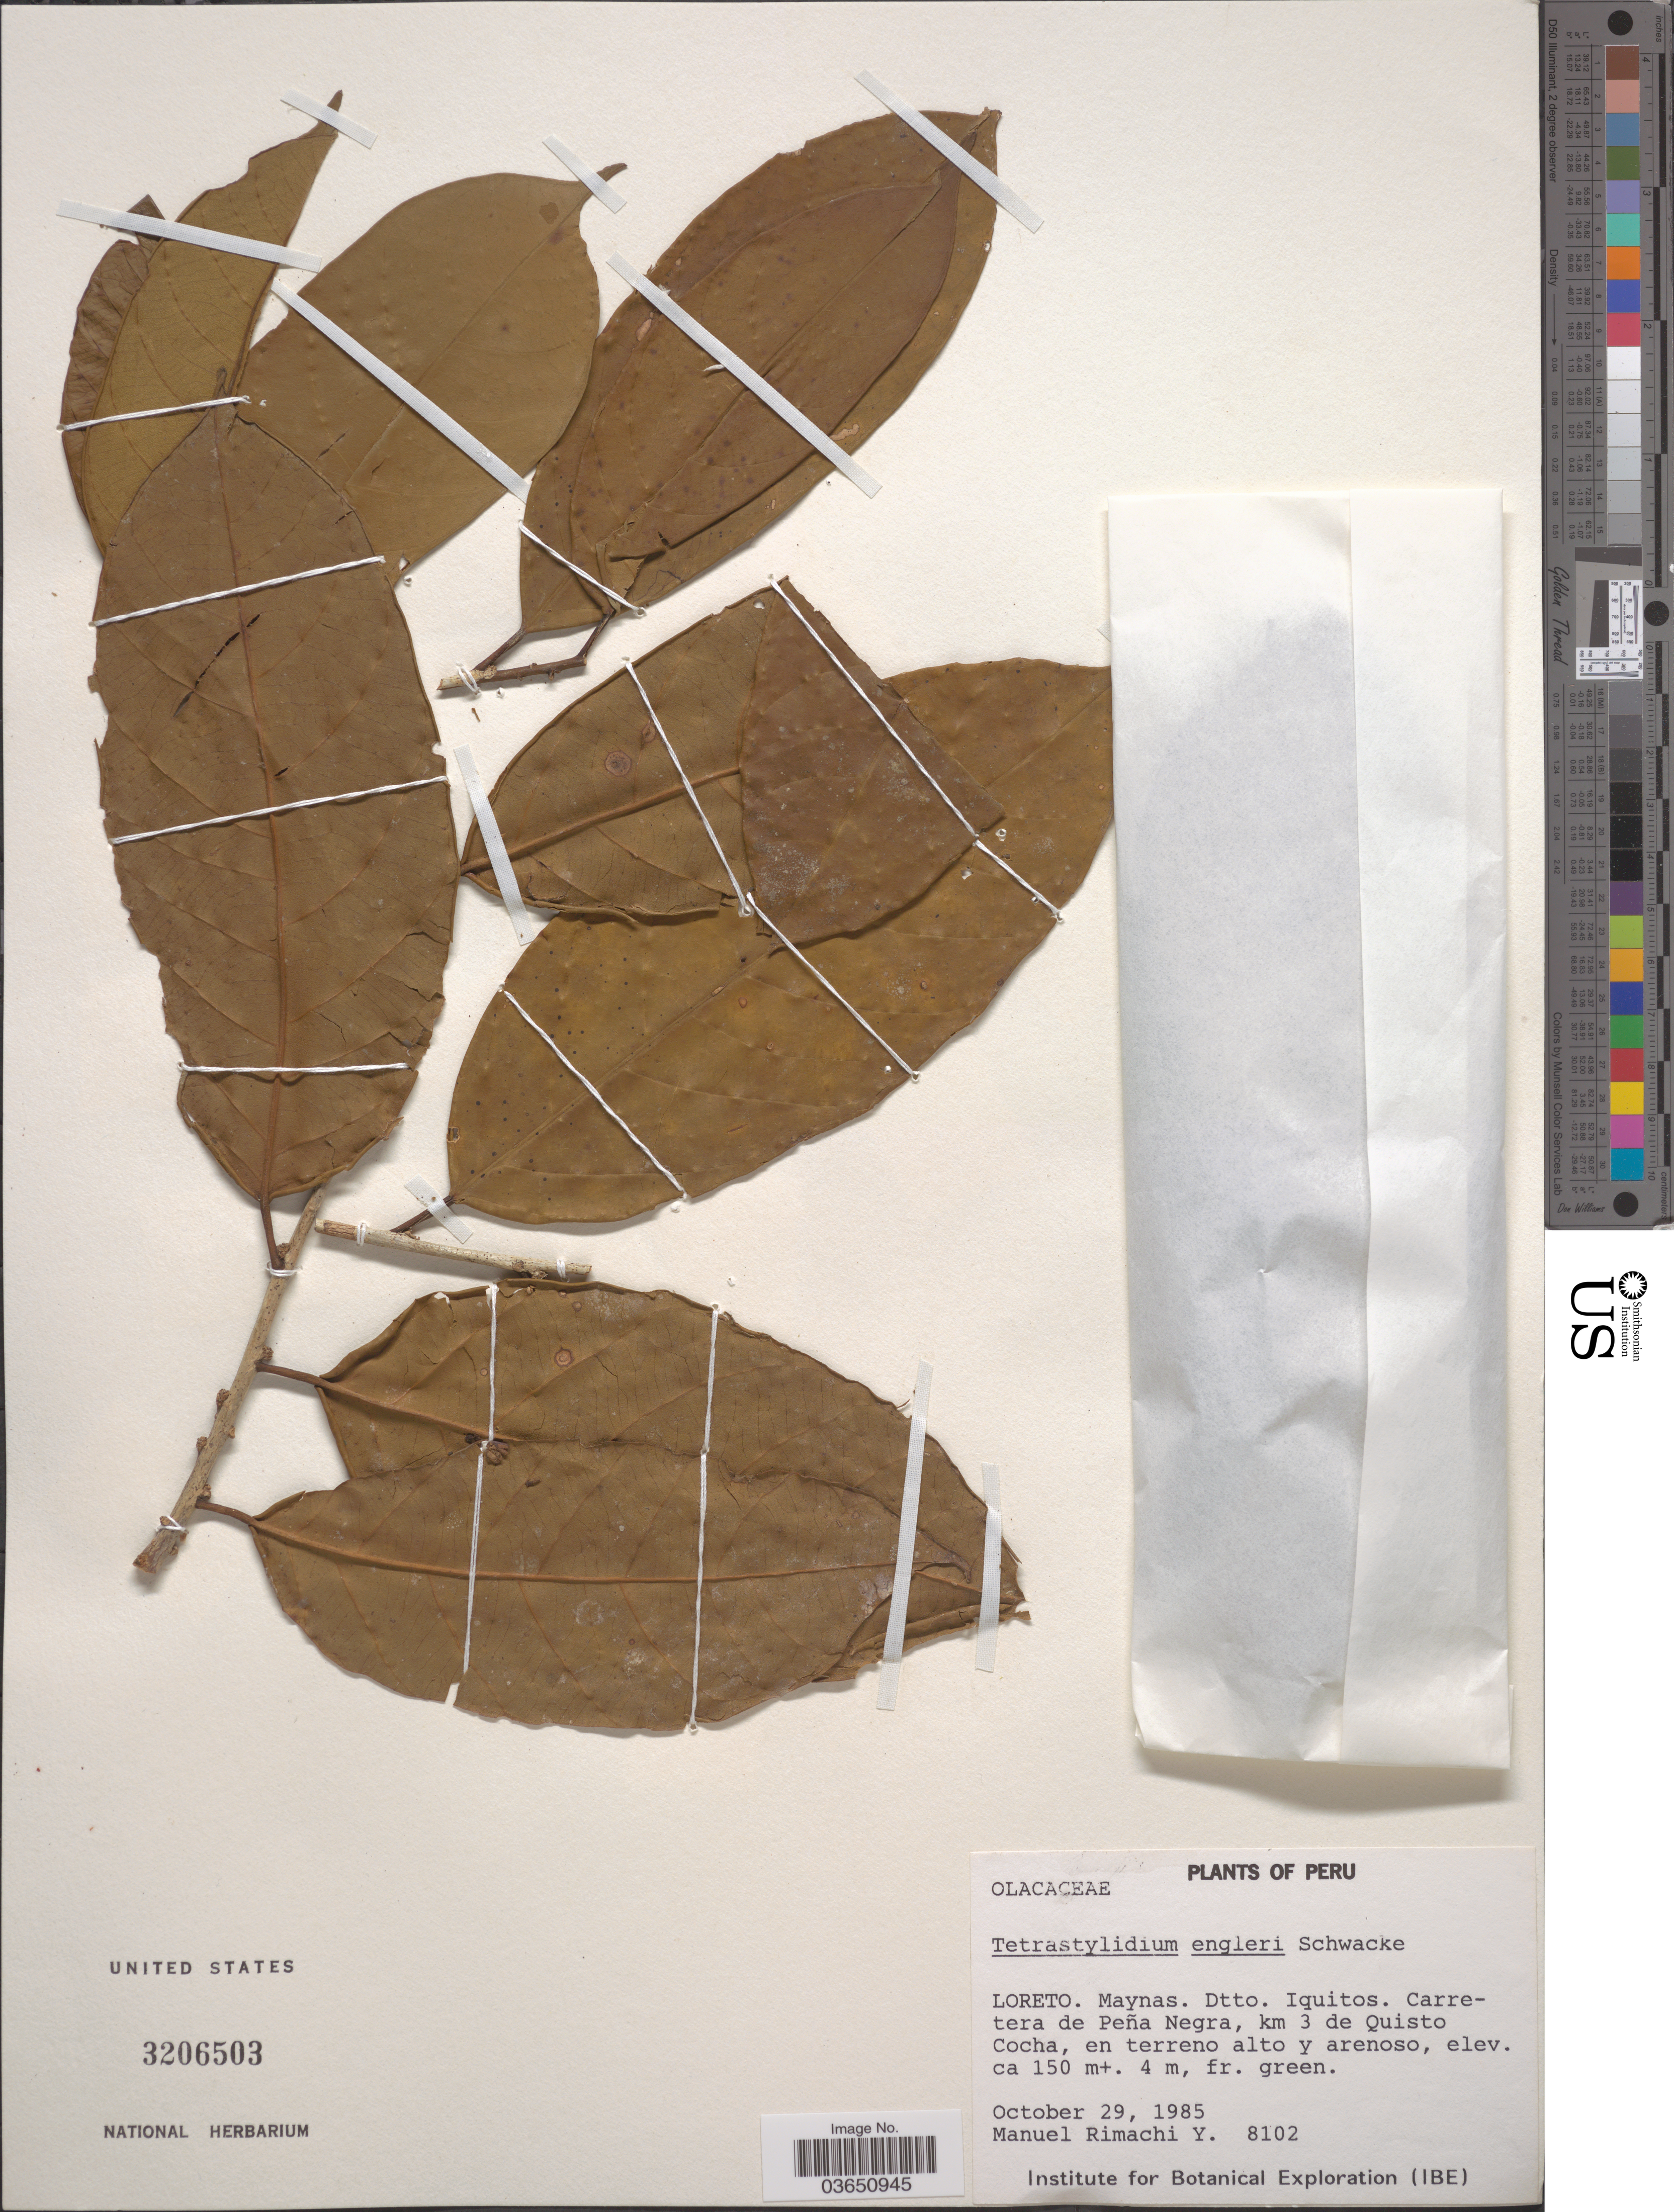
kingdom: Plantae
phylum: Tracheophyta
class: Magnoliopsida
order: Santalales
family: Strombosiaceae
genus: Tetrastylidium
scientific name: Tetrastylidium peruvianum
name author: Sleumer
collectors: M. Rimachi Y.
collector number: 8102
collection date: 1985-10-29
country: Peru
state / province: Loreto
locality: Maynas. Dtto. Iquitos. Carretera de Peña Negra, km 3 de Quisto Cocha, en terreno alto y arenoso.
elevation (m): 150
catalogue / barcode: US 3206503